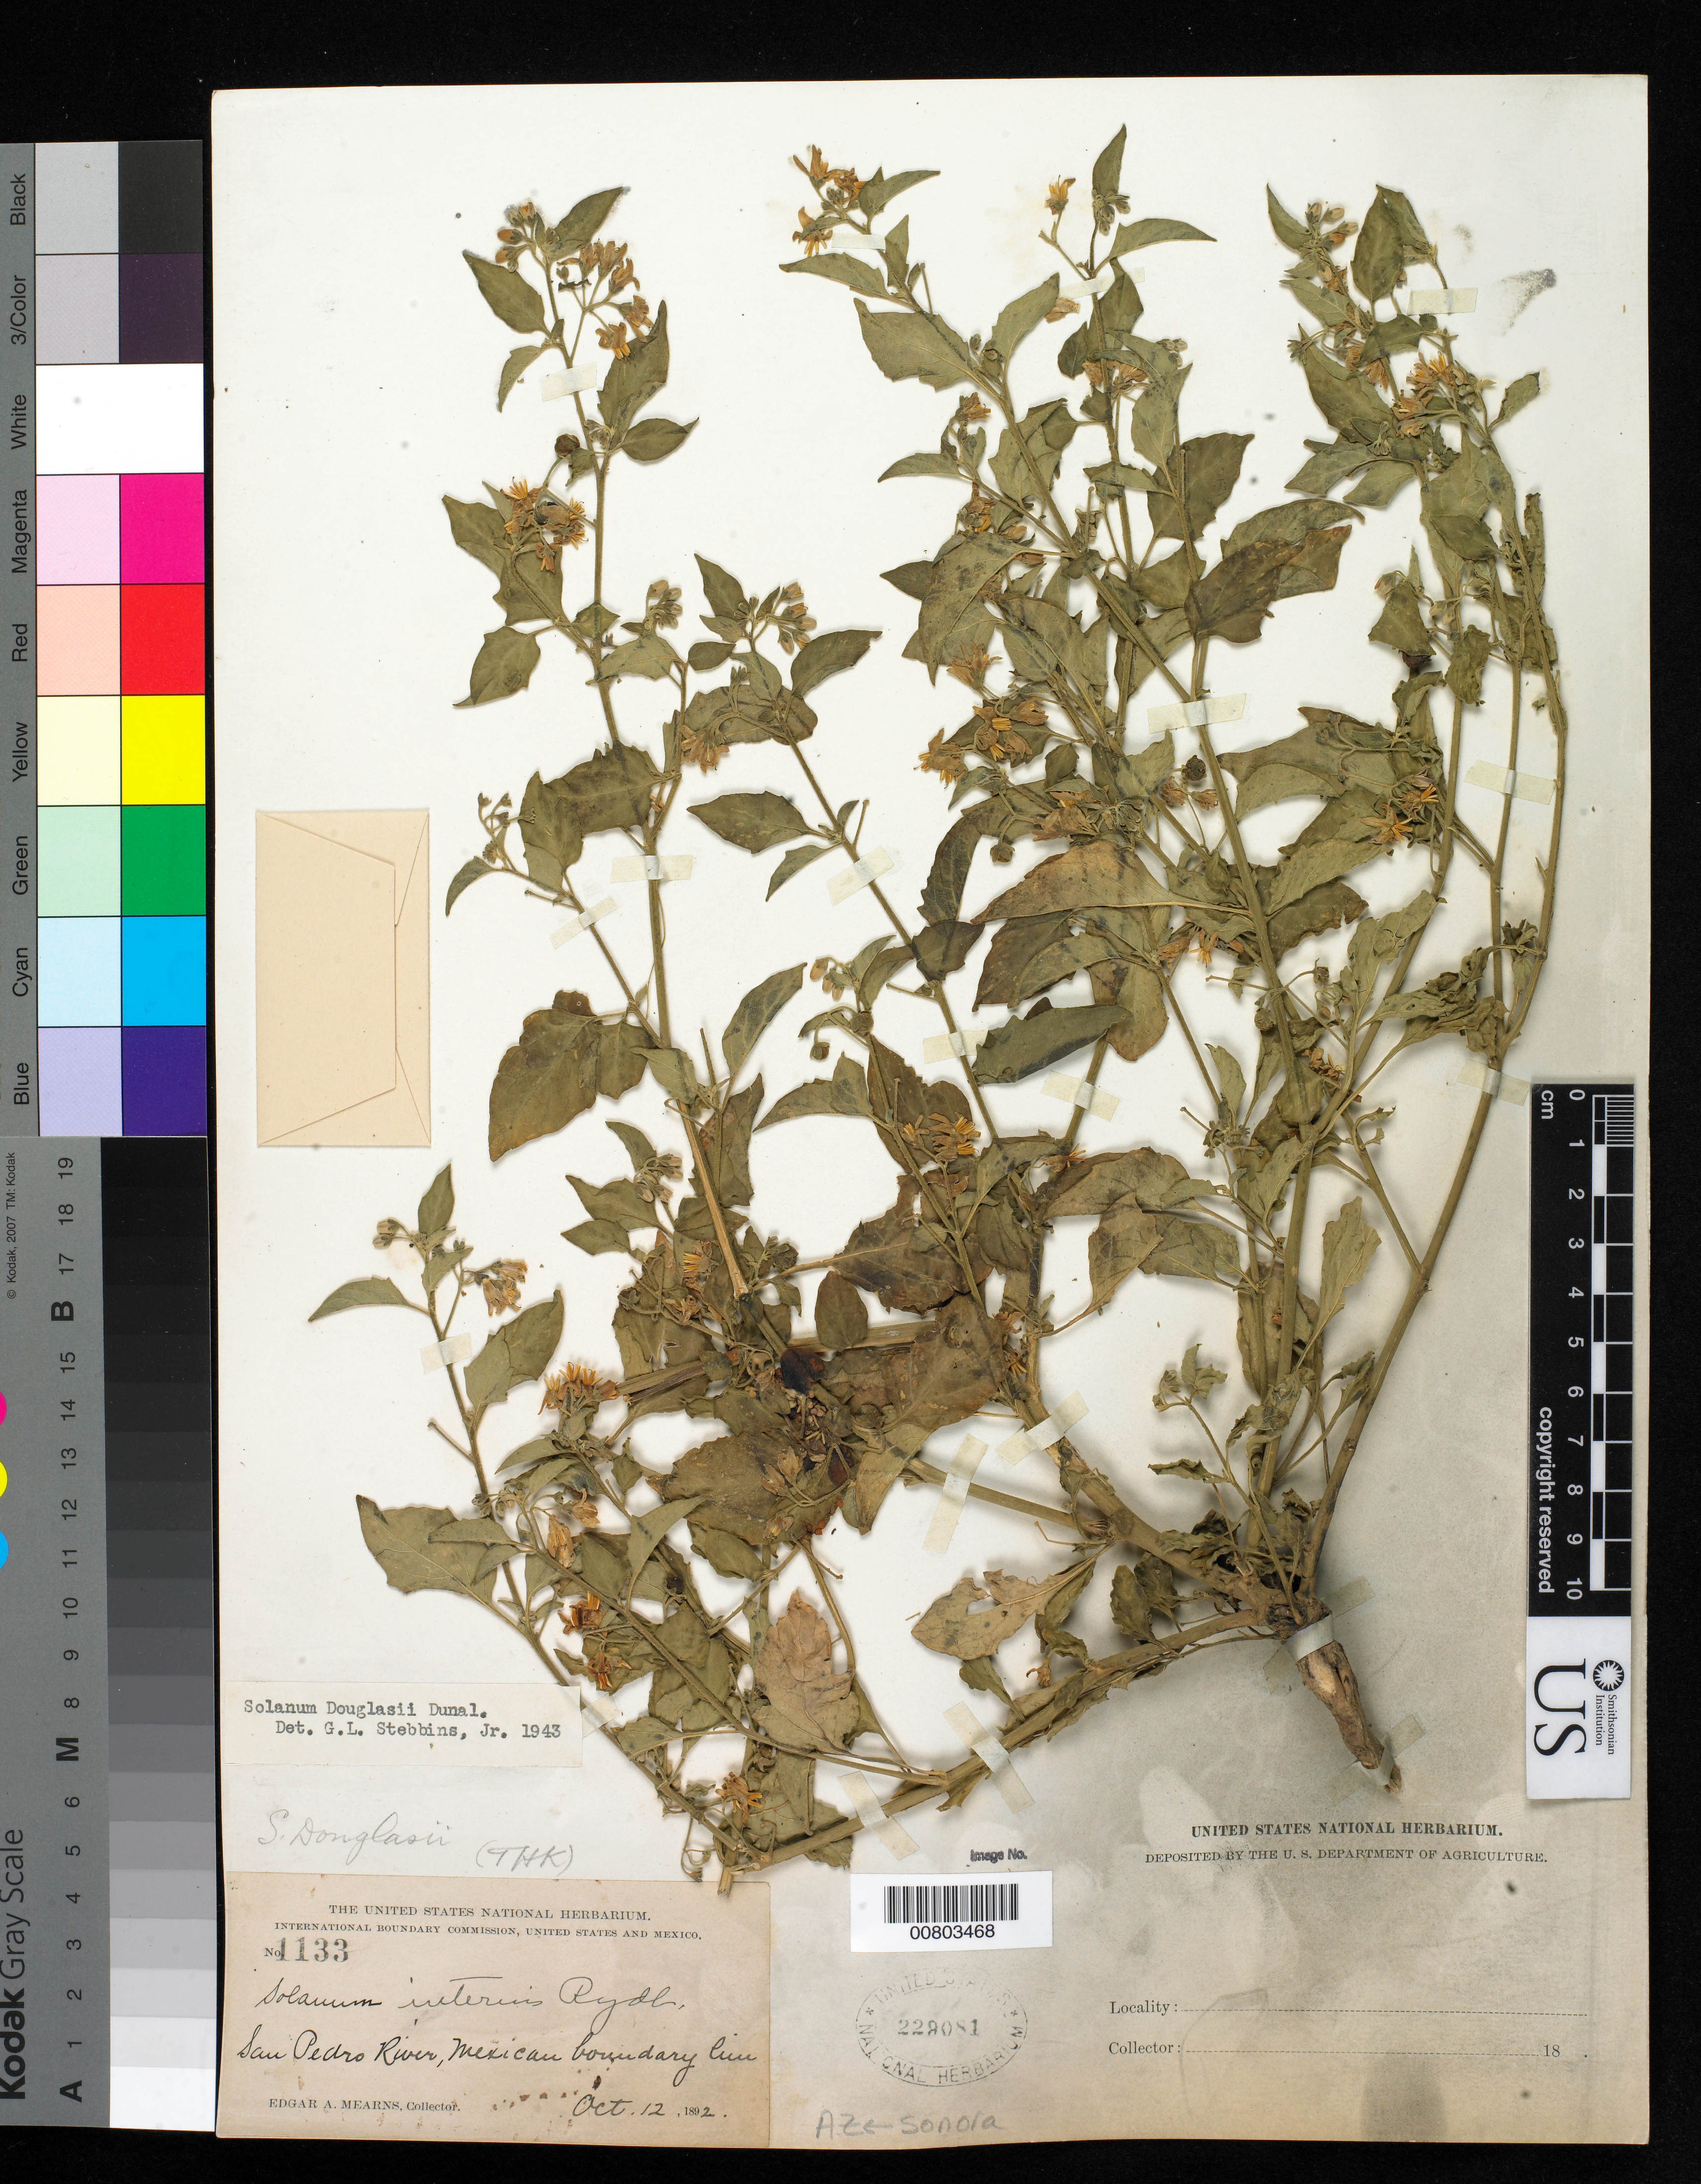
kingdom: Plantae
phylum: Tracheophyta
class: Magnoliopsida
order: Solanales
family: Solanaceae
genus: Solanum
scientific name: Solanum douglasii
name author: Dunal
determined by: Stebbins, G. L.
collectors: E. A. Mearns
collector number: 1133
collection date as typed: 12 Oct 1892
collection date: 1892-10-12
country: United States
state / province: Arizona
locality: San Pedro River. Mexican Boundary Line.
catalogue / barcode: US 229081